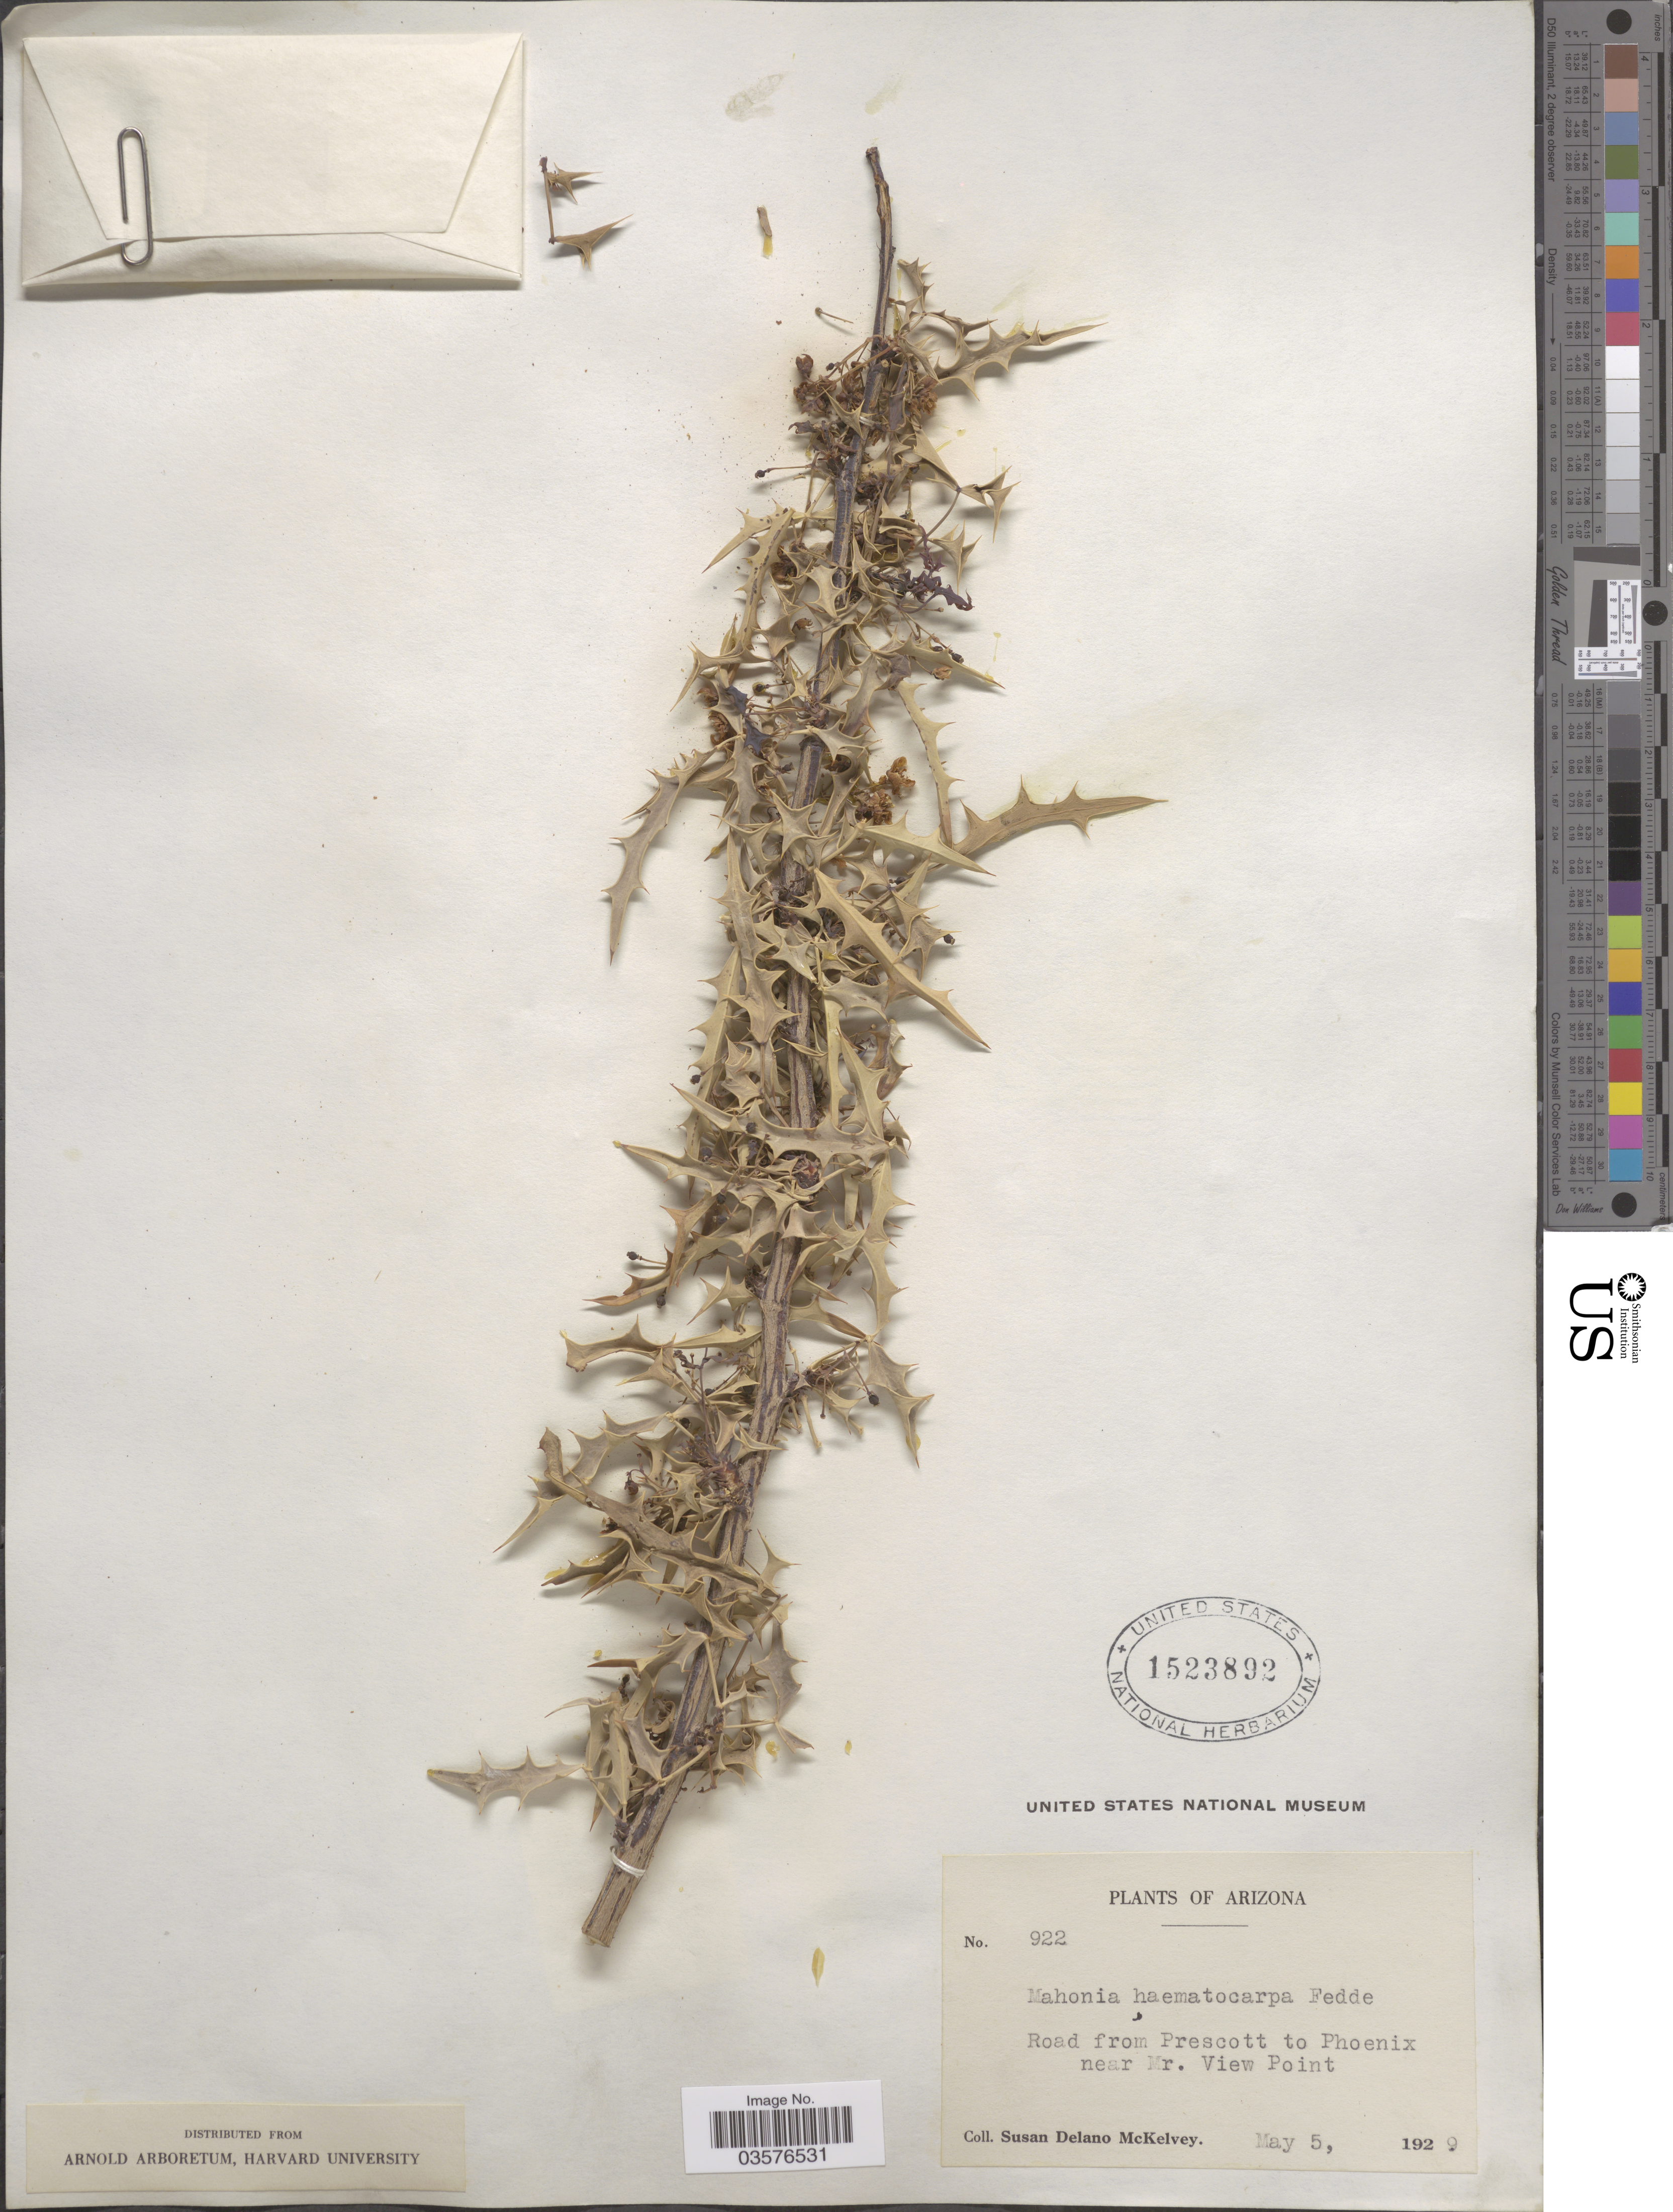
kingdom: Plantae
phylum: Tracheophyta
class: Magnoliopsida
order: Ranunculales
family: Berberidaceae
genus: Mahonia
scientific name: Mahonia haematocarpa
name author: (Wooton) Fedde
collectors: S. A. McKelvey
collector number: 922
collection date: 1929-05-05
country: United States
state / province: Arizona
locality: Road from Prescott to Phoenix near Mr. View Point.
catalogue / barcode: US 1523892